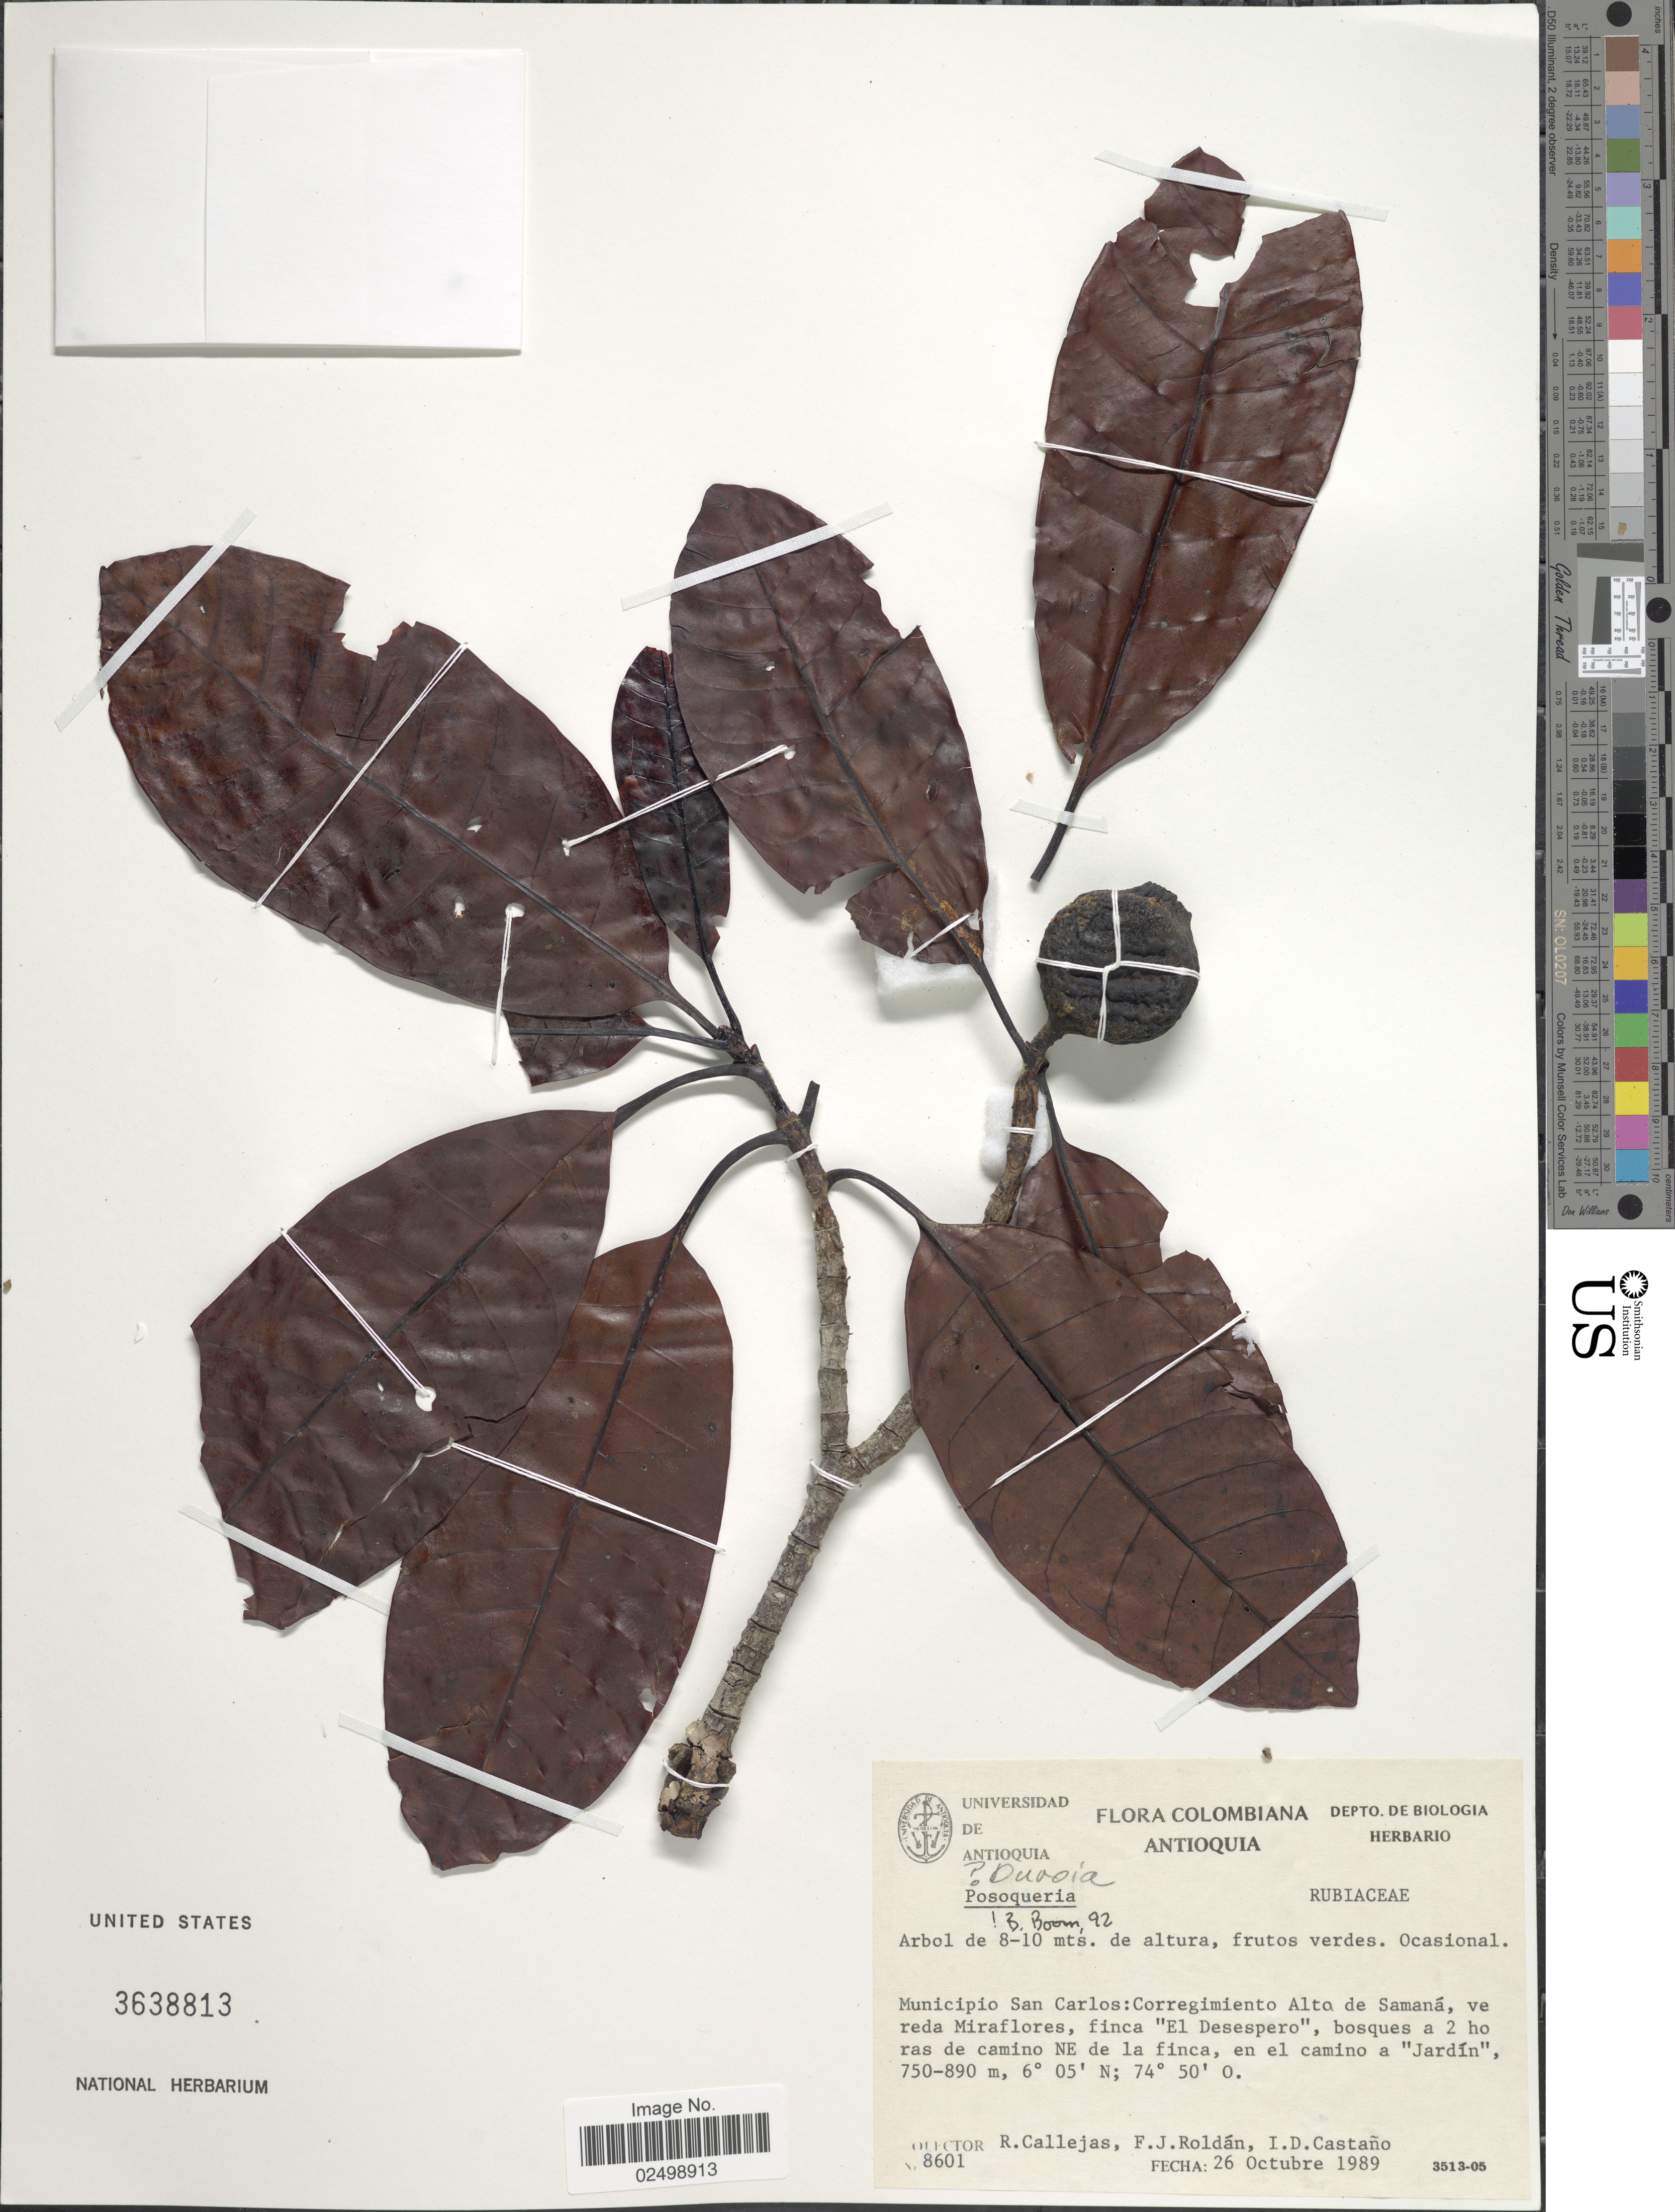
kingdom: Plantae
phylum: Tracheophyta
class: Magnoliopsida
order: Gentianales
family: Rubiaceae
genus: Duroia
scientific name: Duroia sp.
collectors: R. Callejas, F. J. Roldán, F. J. Roldán & I. Castaño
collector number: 8601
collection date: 1989-10-26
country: Colombia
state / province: Antioquia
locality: Municipio San Carlos: Corregimiento Alto de Samaná, vereda Miraflores, finca 'El Desespero', bosques a 2 horas de camino NE de la finca, en el camino a 'Jardin'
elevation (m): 750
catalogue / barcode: US 3638813